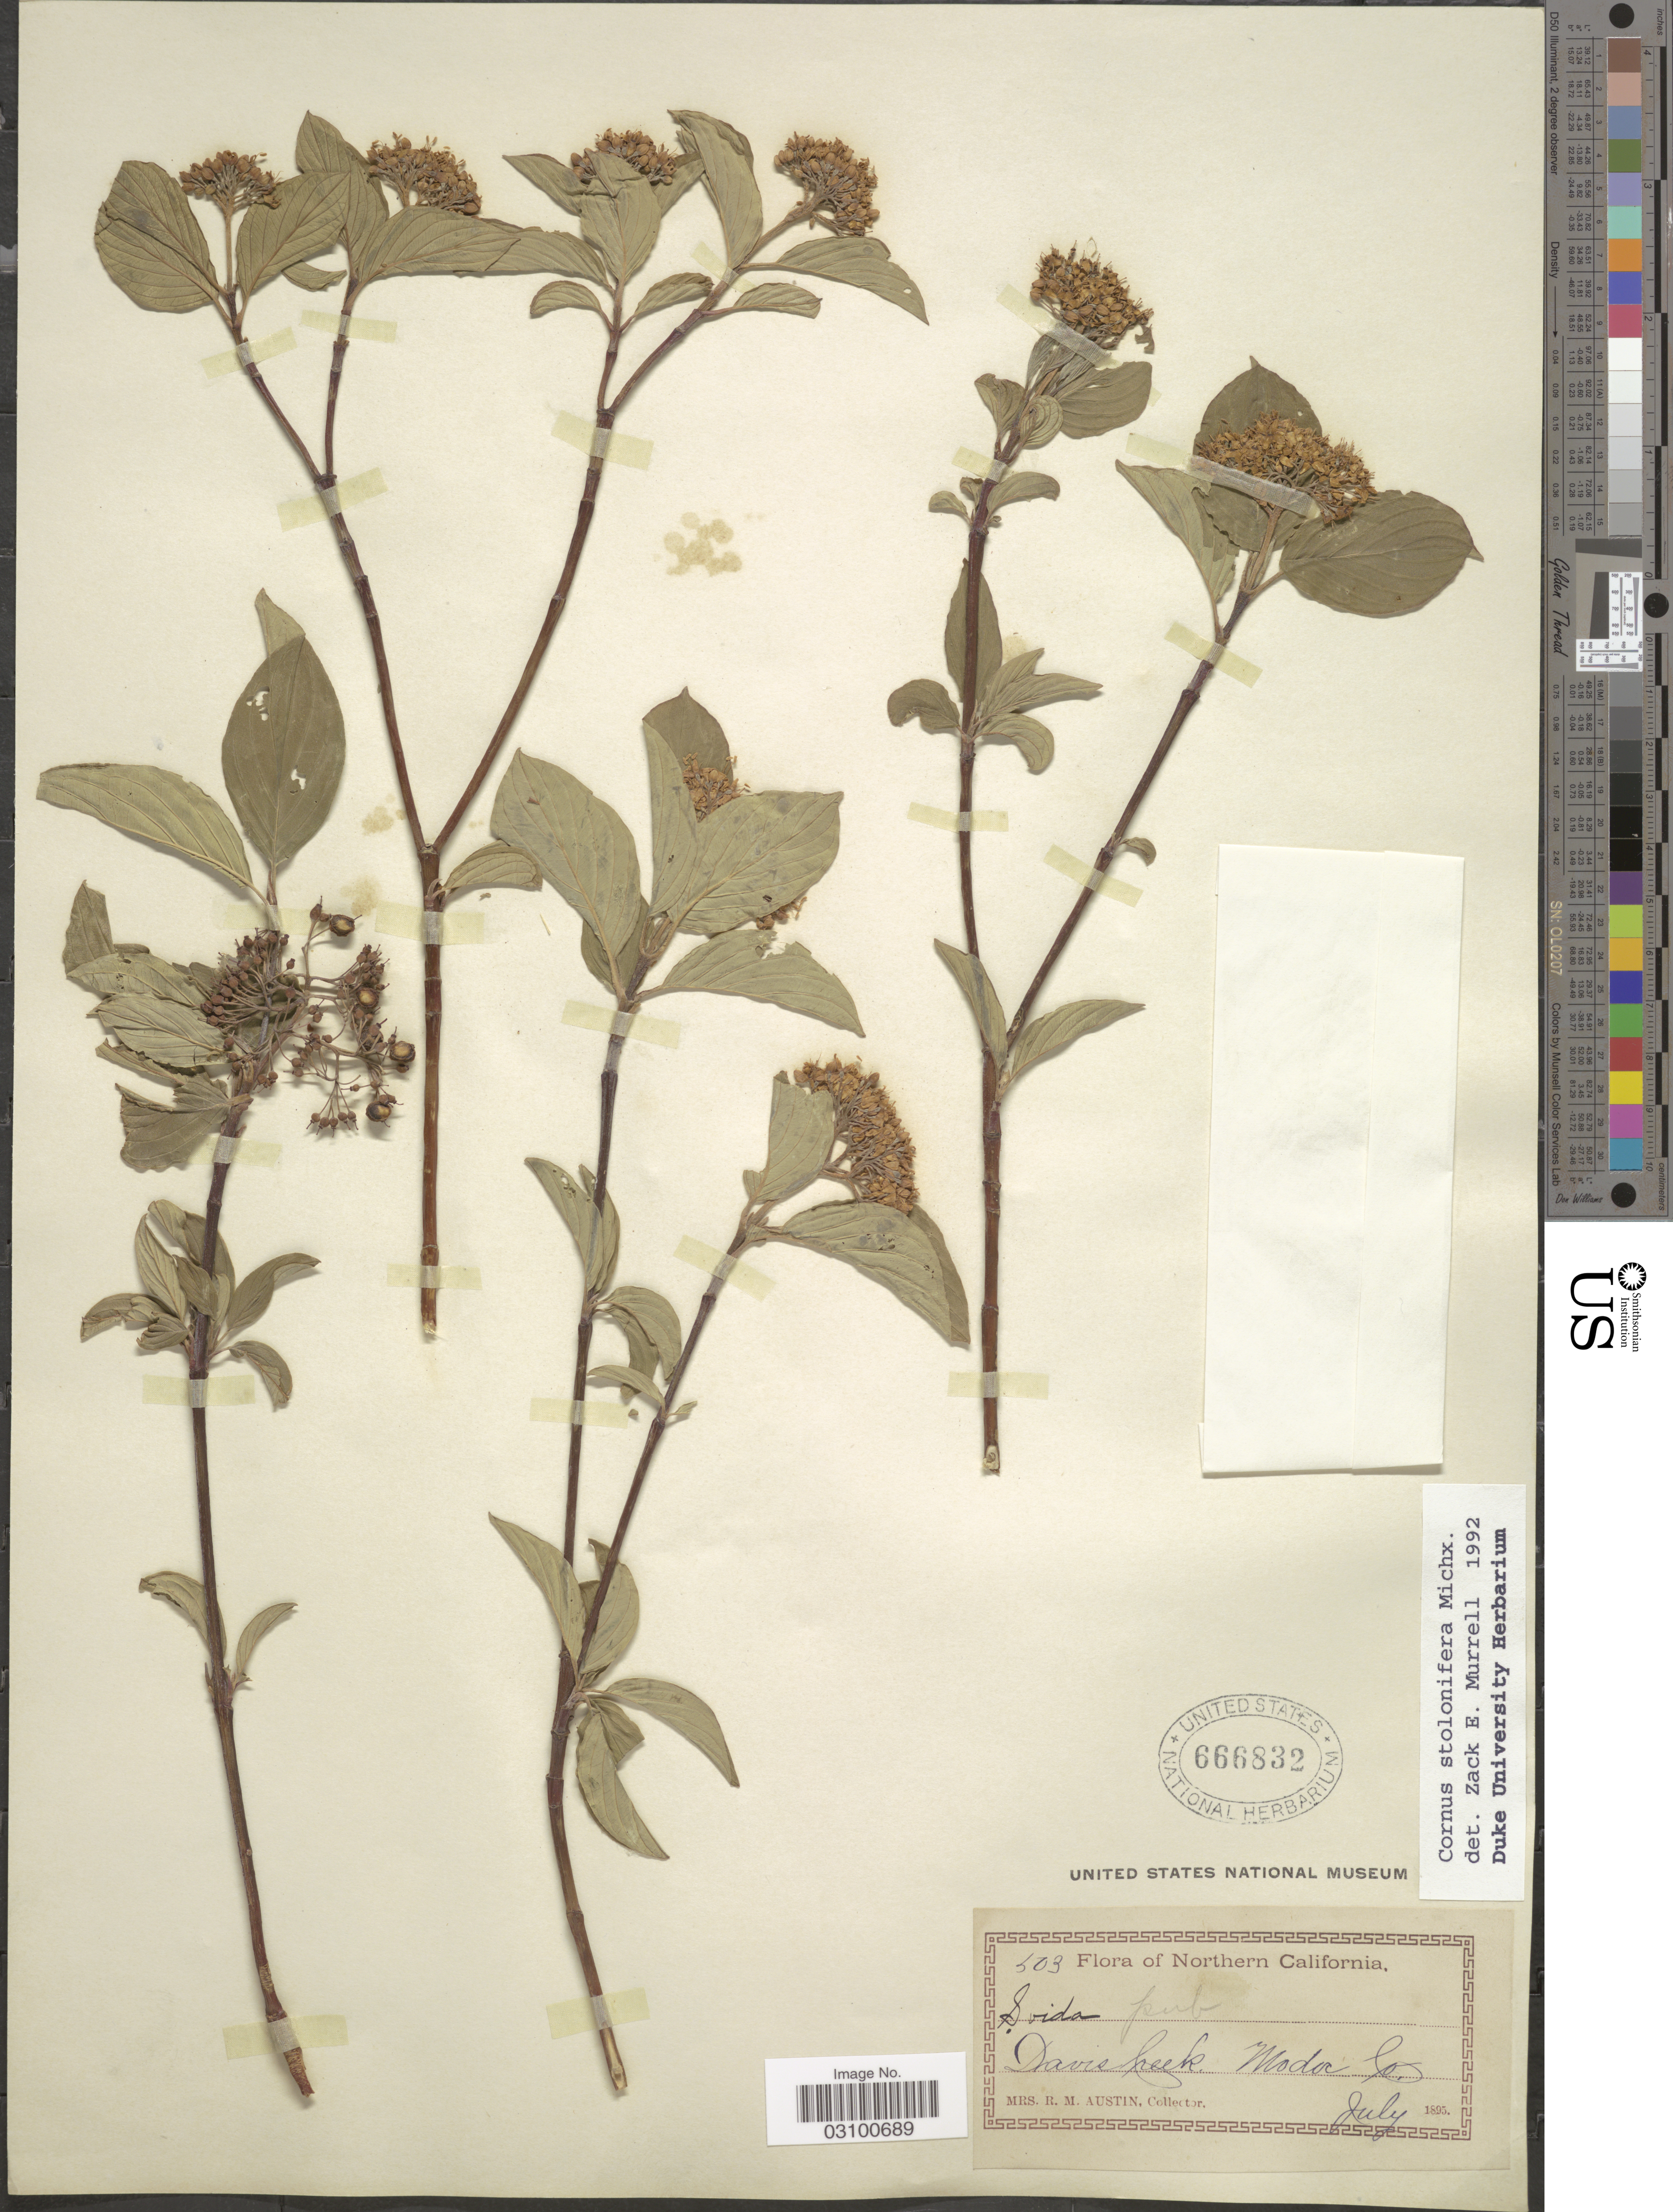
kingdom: Plantae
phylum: Tracheophyta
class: Magnoliopsida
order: Cornales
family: Cornaceae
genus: Cornus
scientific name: Cornus sericea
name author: L.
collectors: R. Austin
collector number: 503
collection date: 1895-07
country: United States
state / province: California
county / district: Modoc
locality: Northern California. Davis Creek. Modoc Co.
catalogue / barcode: US 666832